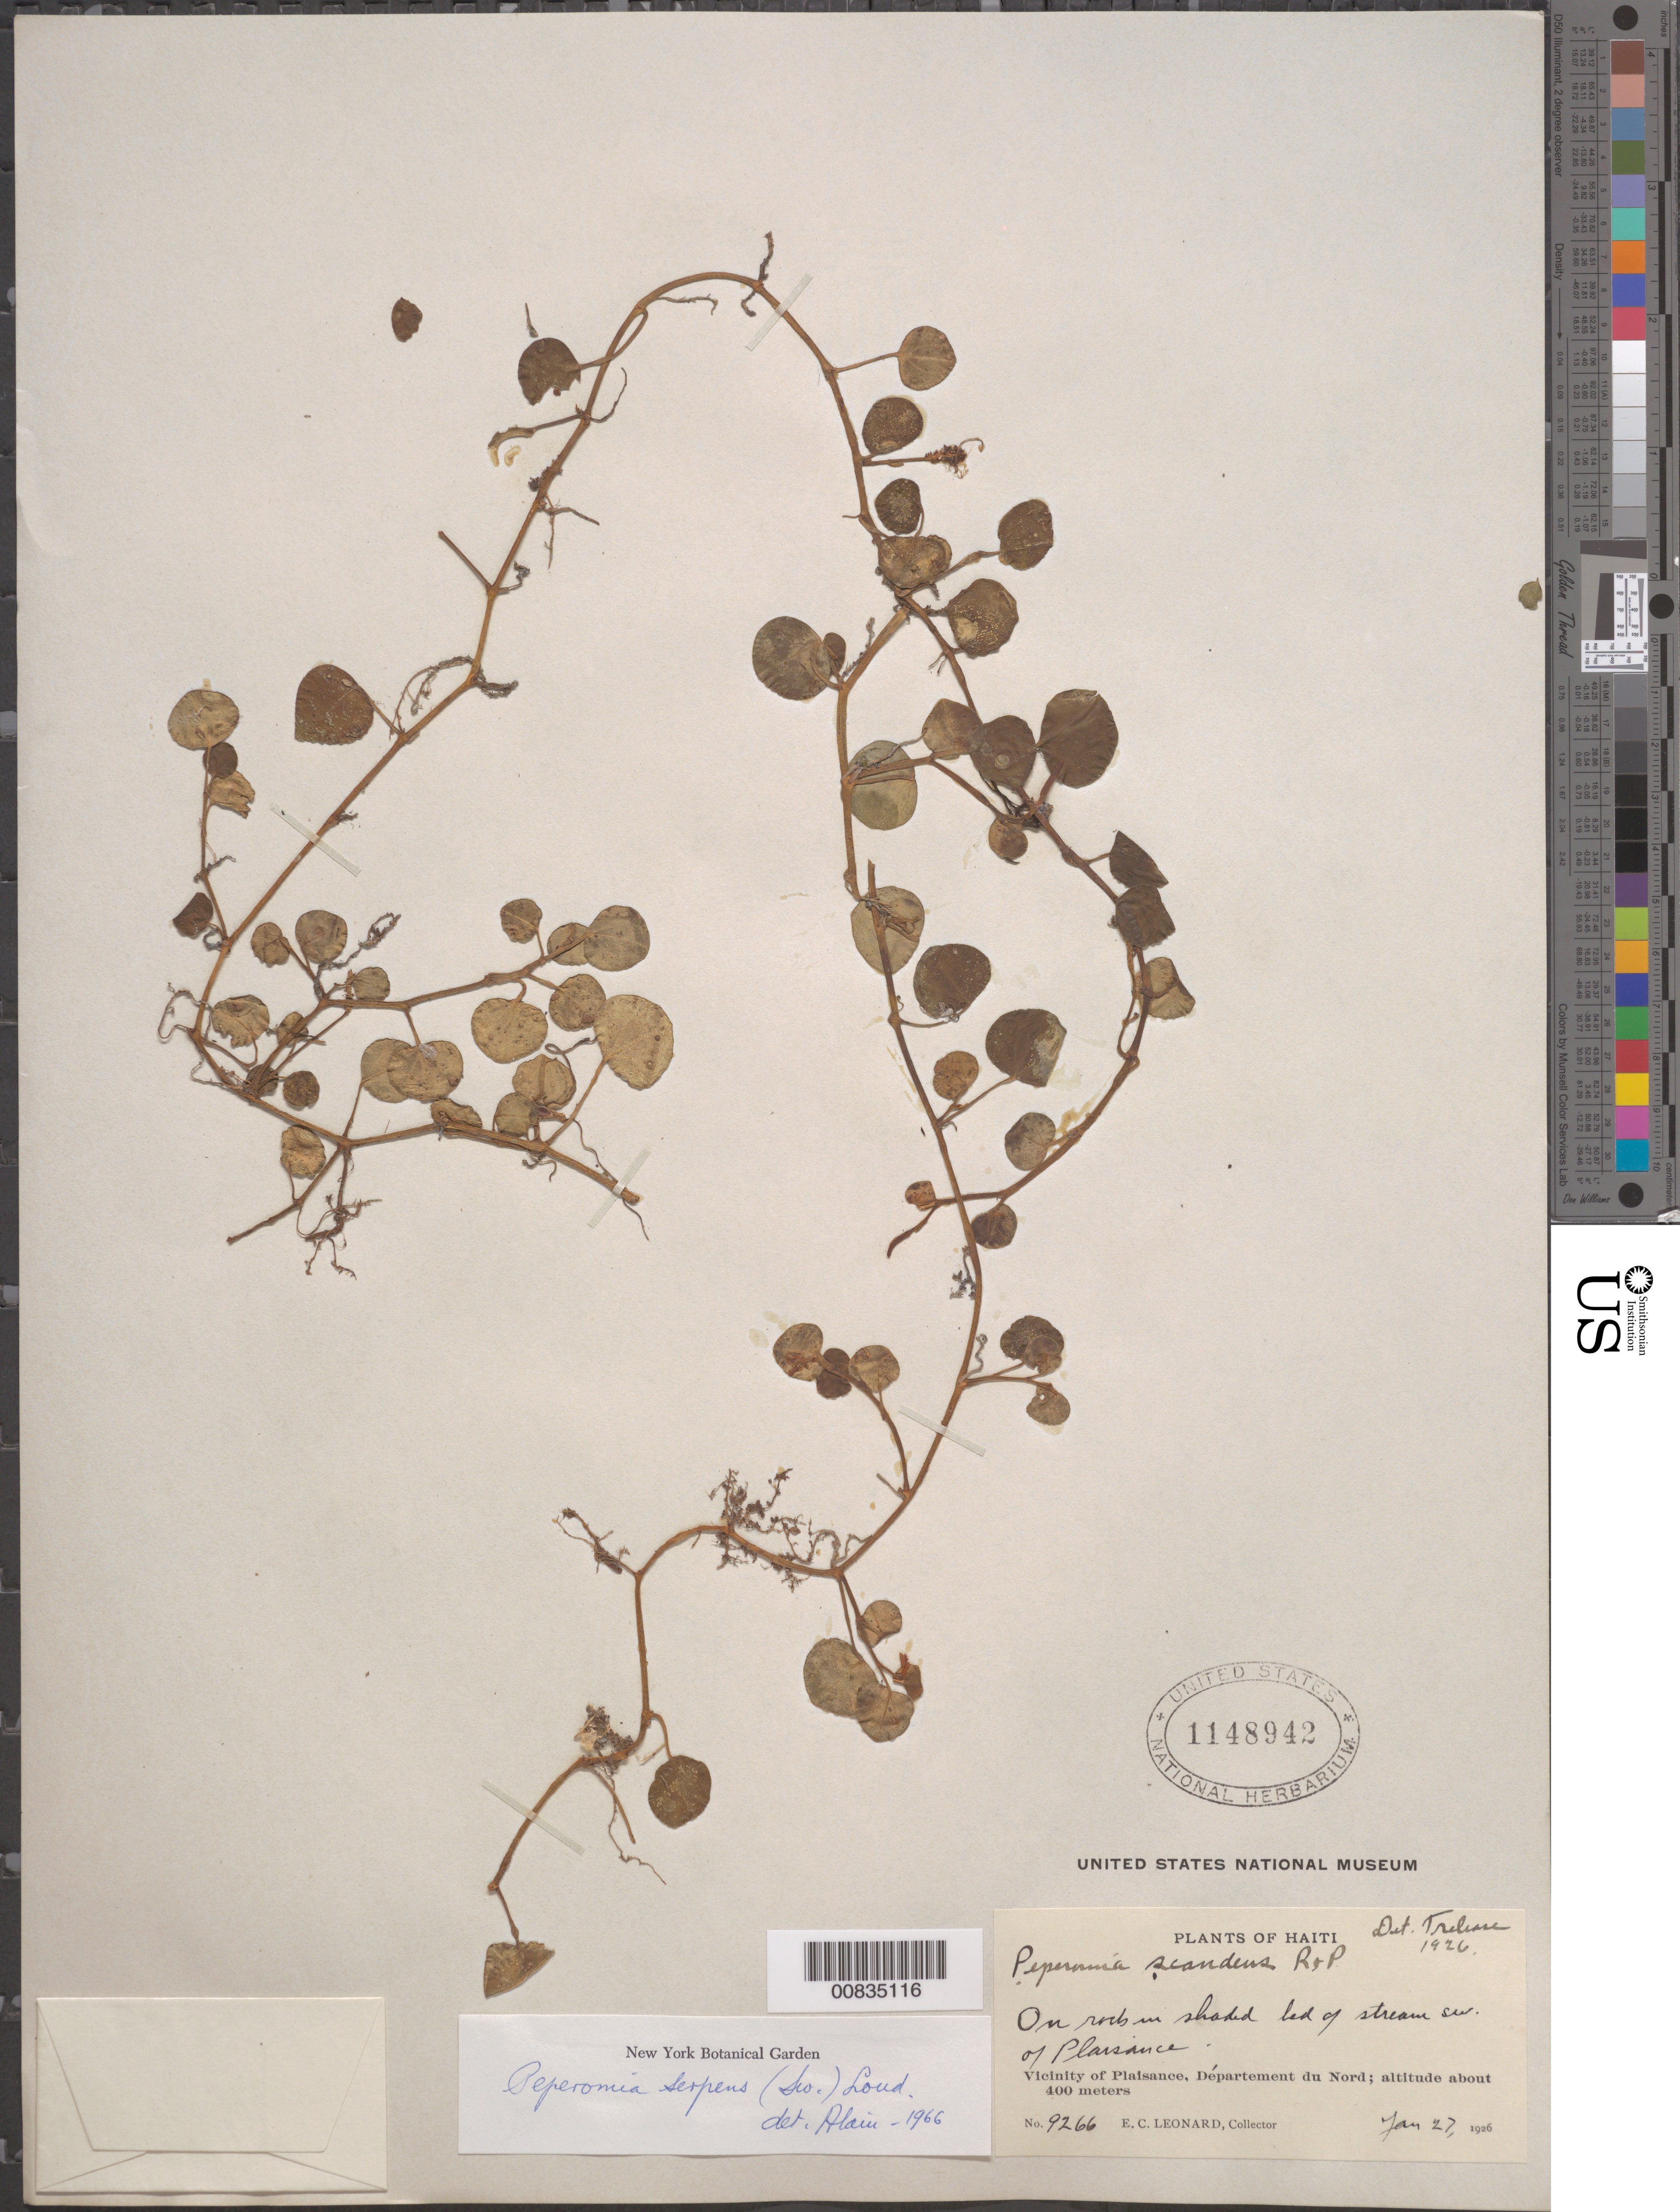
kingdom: Plantae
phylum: Tracheophyta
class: Magnoliopsida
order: Piperales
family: Piperaceae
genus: Peperomia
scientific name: Peperomia serpens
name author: (Sw.) Loudon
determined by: Liogier, Alain H.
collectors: E. C. Leonard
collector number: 9266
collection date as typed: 27 Jan 1926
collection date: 1926-01-27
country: Haiti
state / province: Nord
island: Hispaniola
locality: Stream SW of Plaisance.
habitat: On rocks in shaded bed of stream.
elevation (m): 400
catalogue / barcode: US 1148942